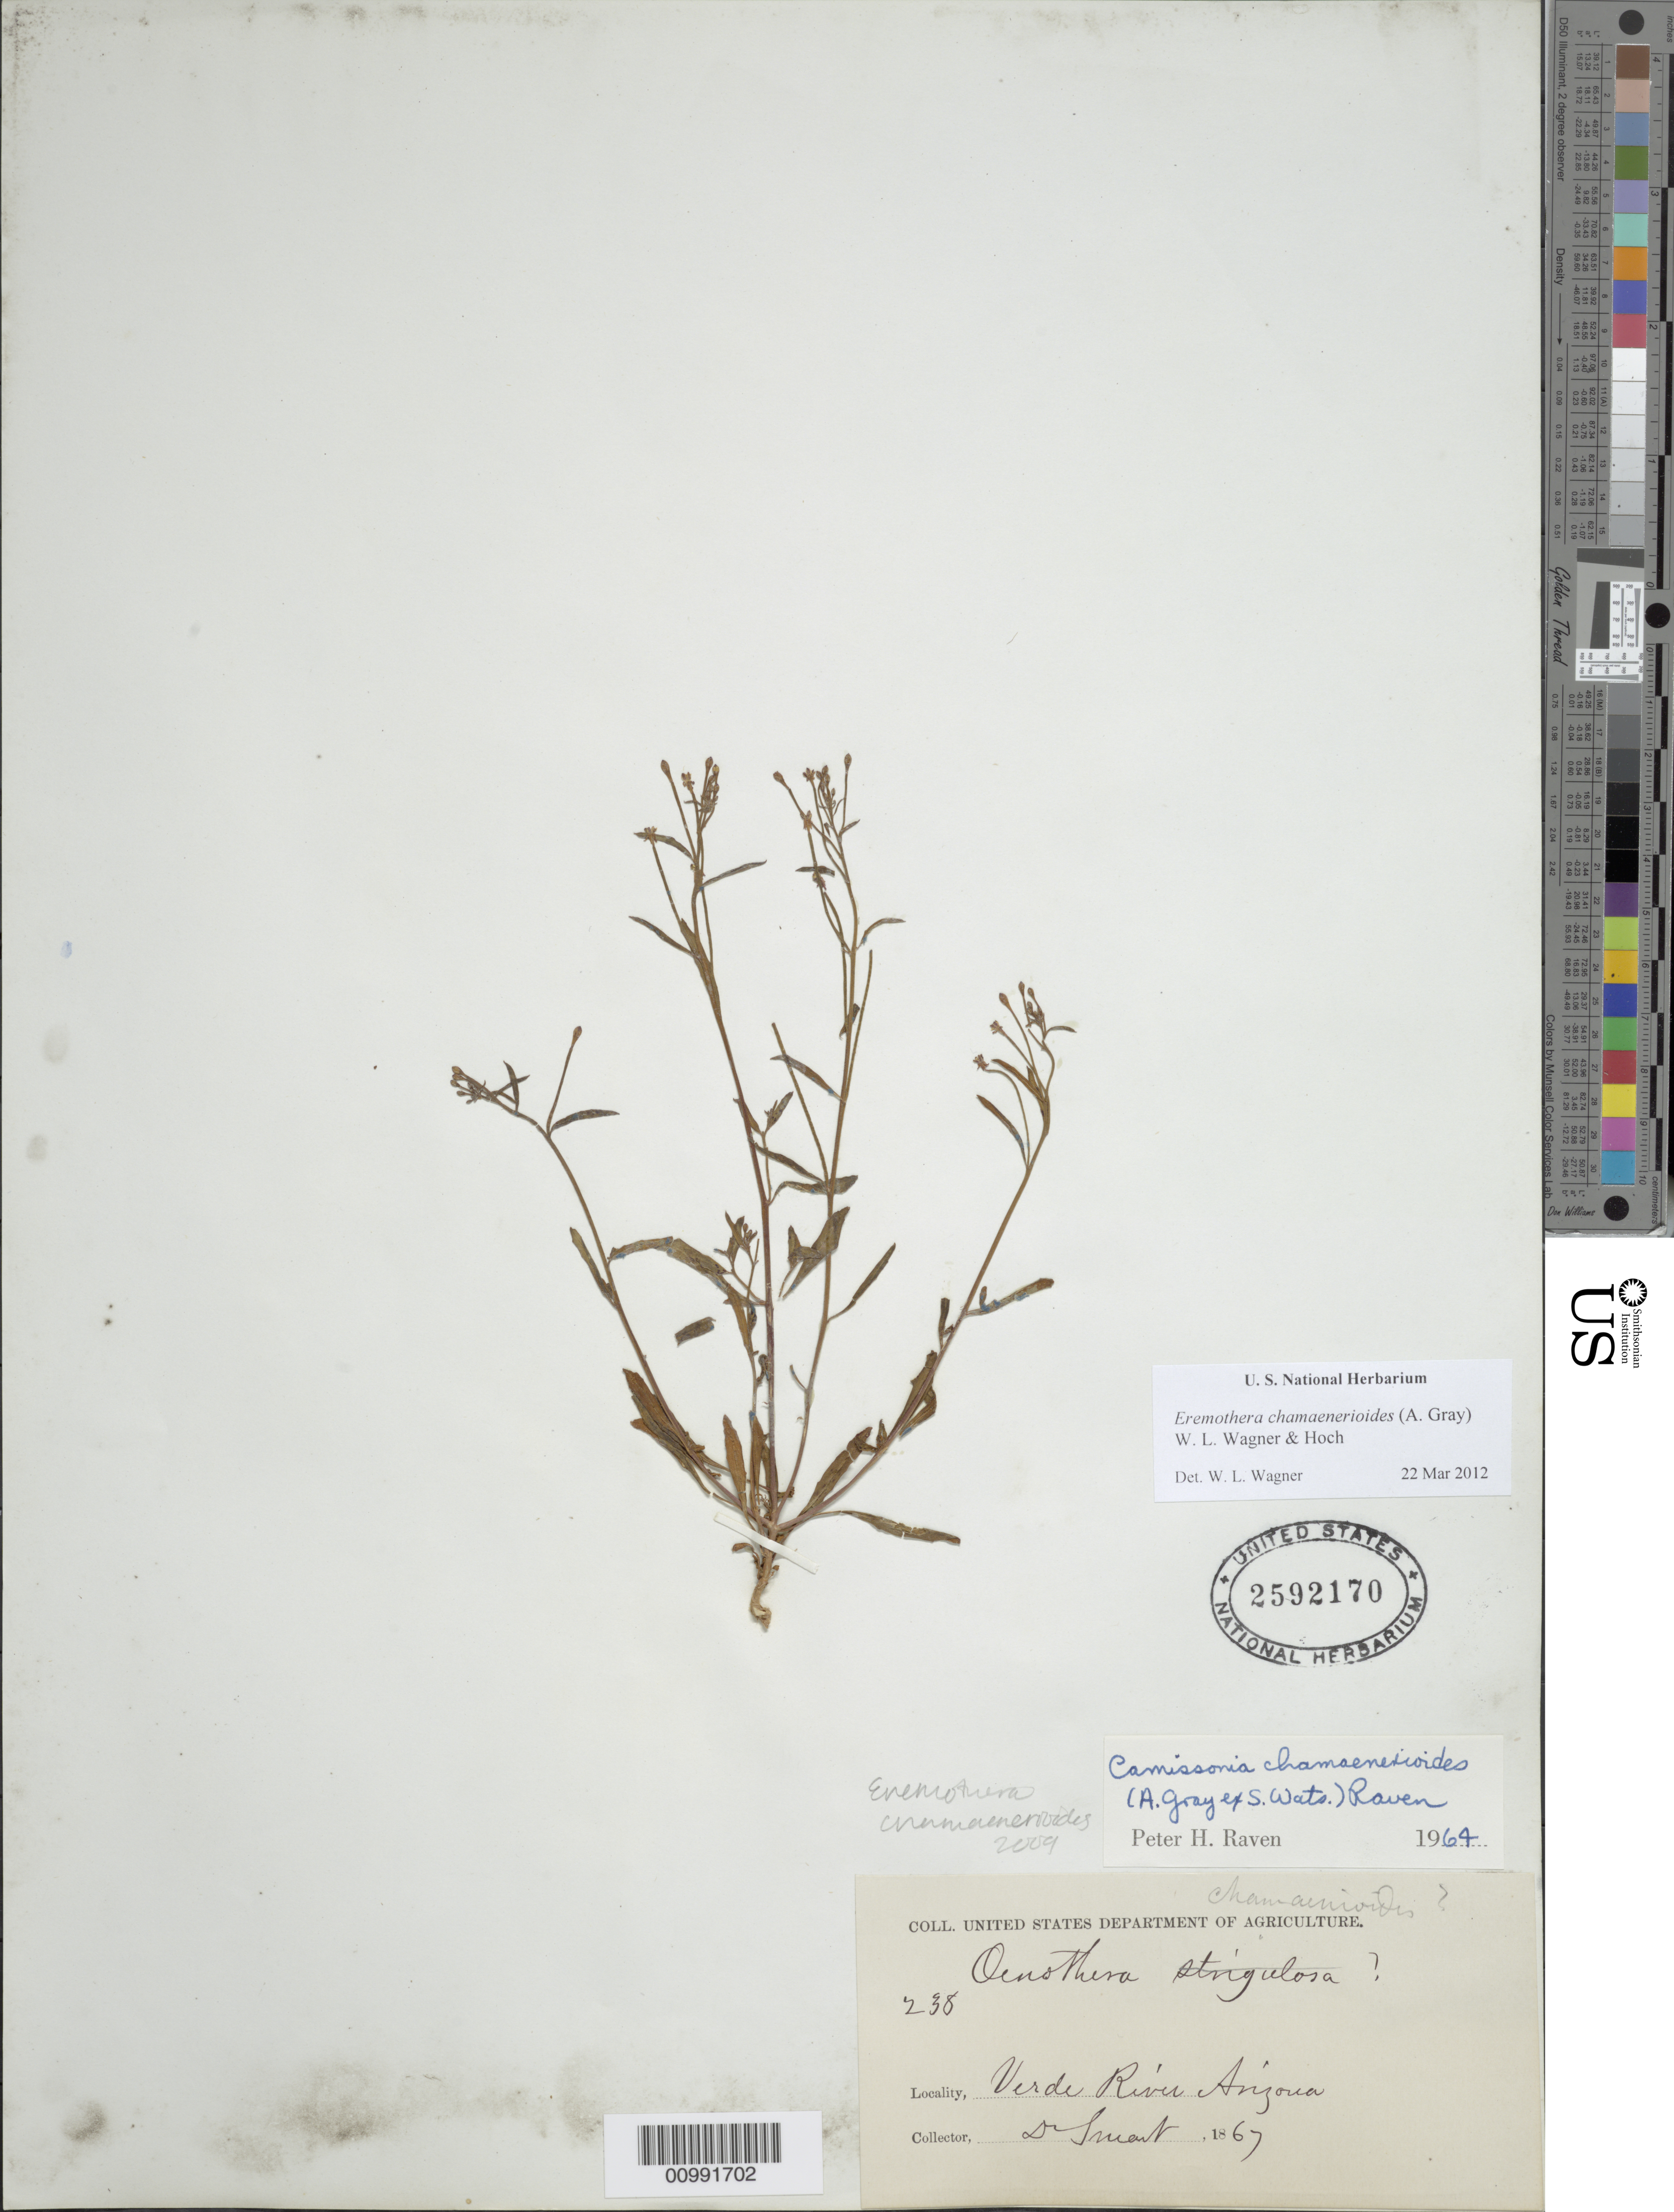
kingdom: Plantae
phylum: Tracheophyta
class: Magnoliopsida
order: Myrtales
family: Onagraceae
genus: Eremothera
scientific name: Eremothera chamaenerioides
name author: (A. Gray) W.L. Wagner & Hoch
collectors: C. Smart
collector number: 238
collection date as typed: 1867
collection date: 1867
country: United States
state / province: Arizona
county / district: Yavapai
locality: Verde River.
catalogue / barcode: US 2592170